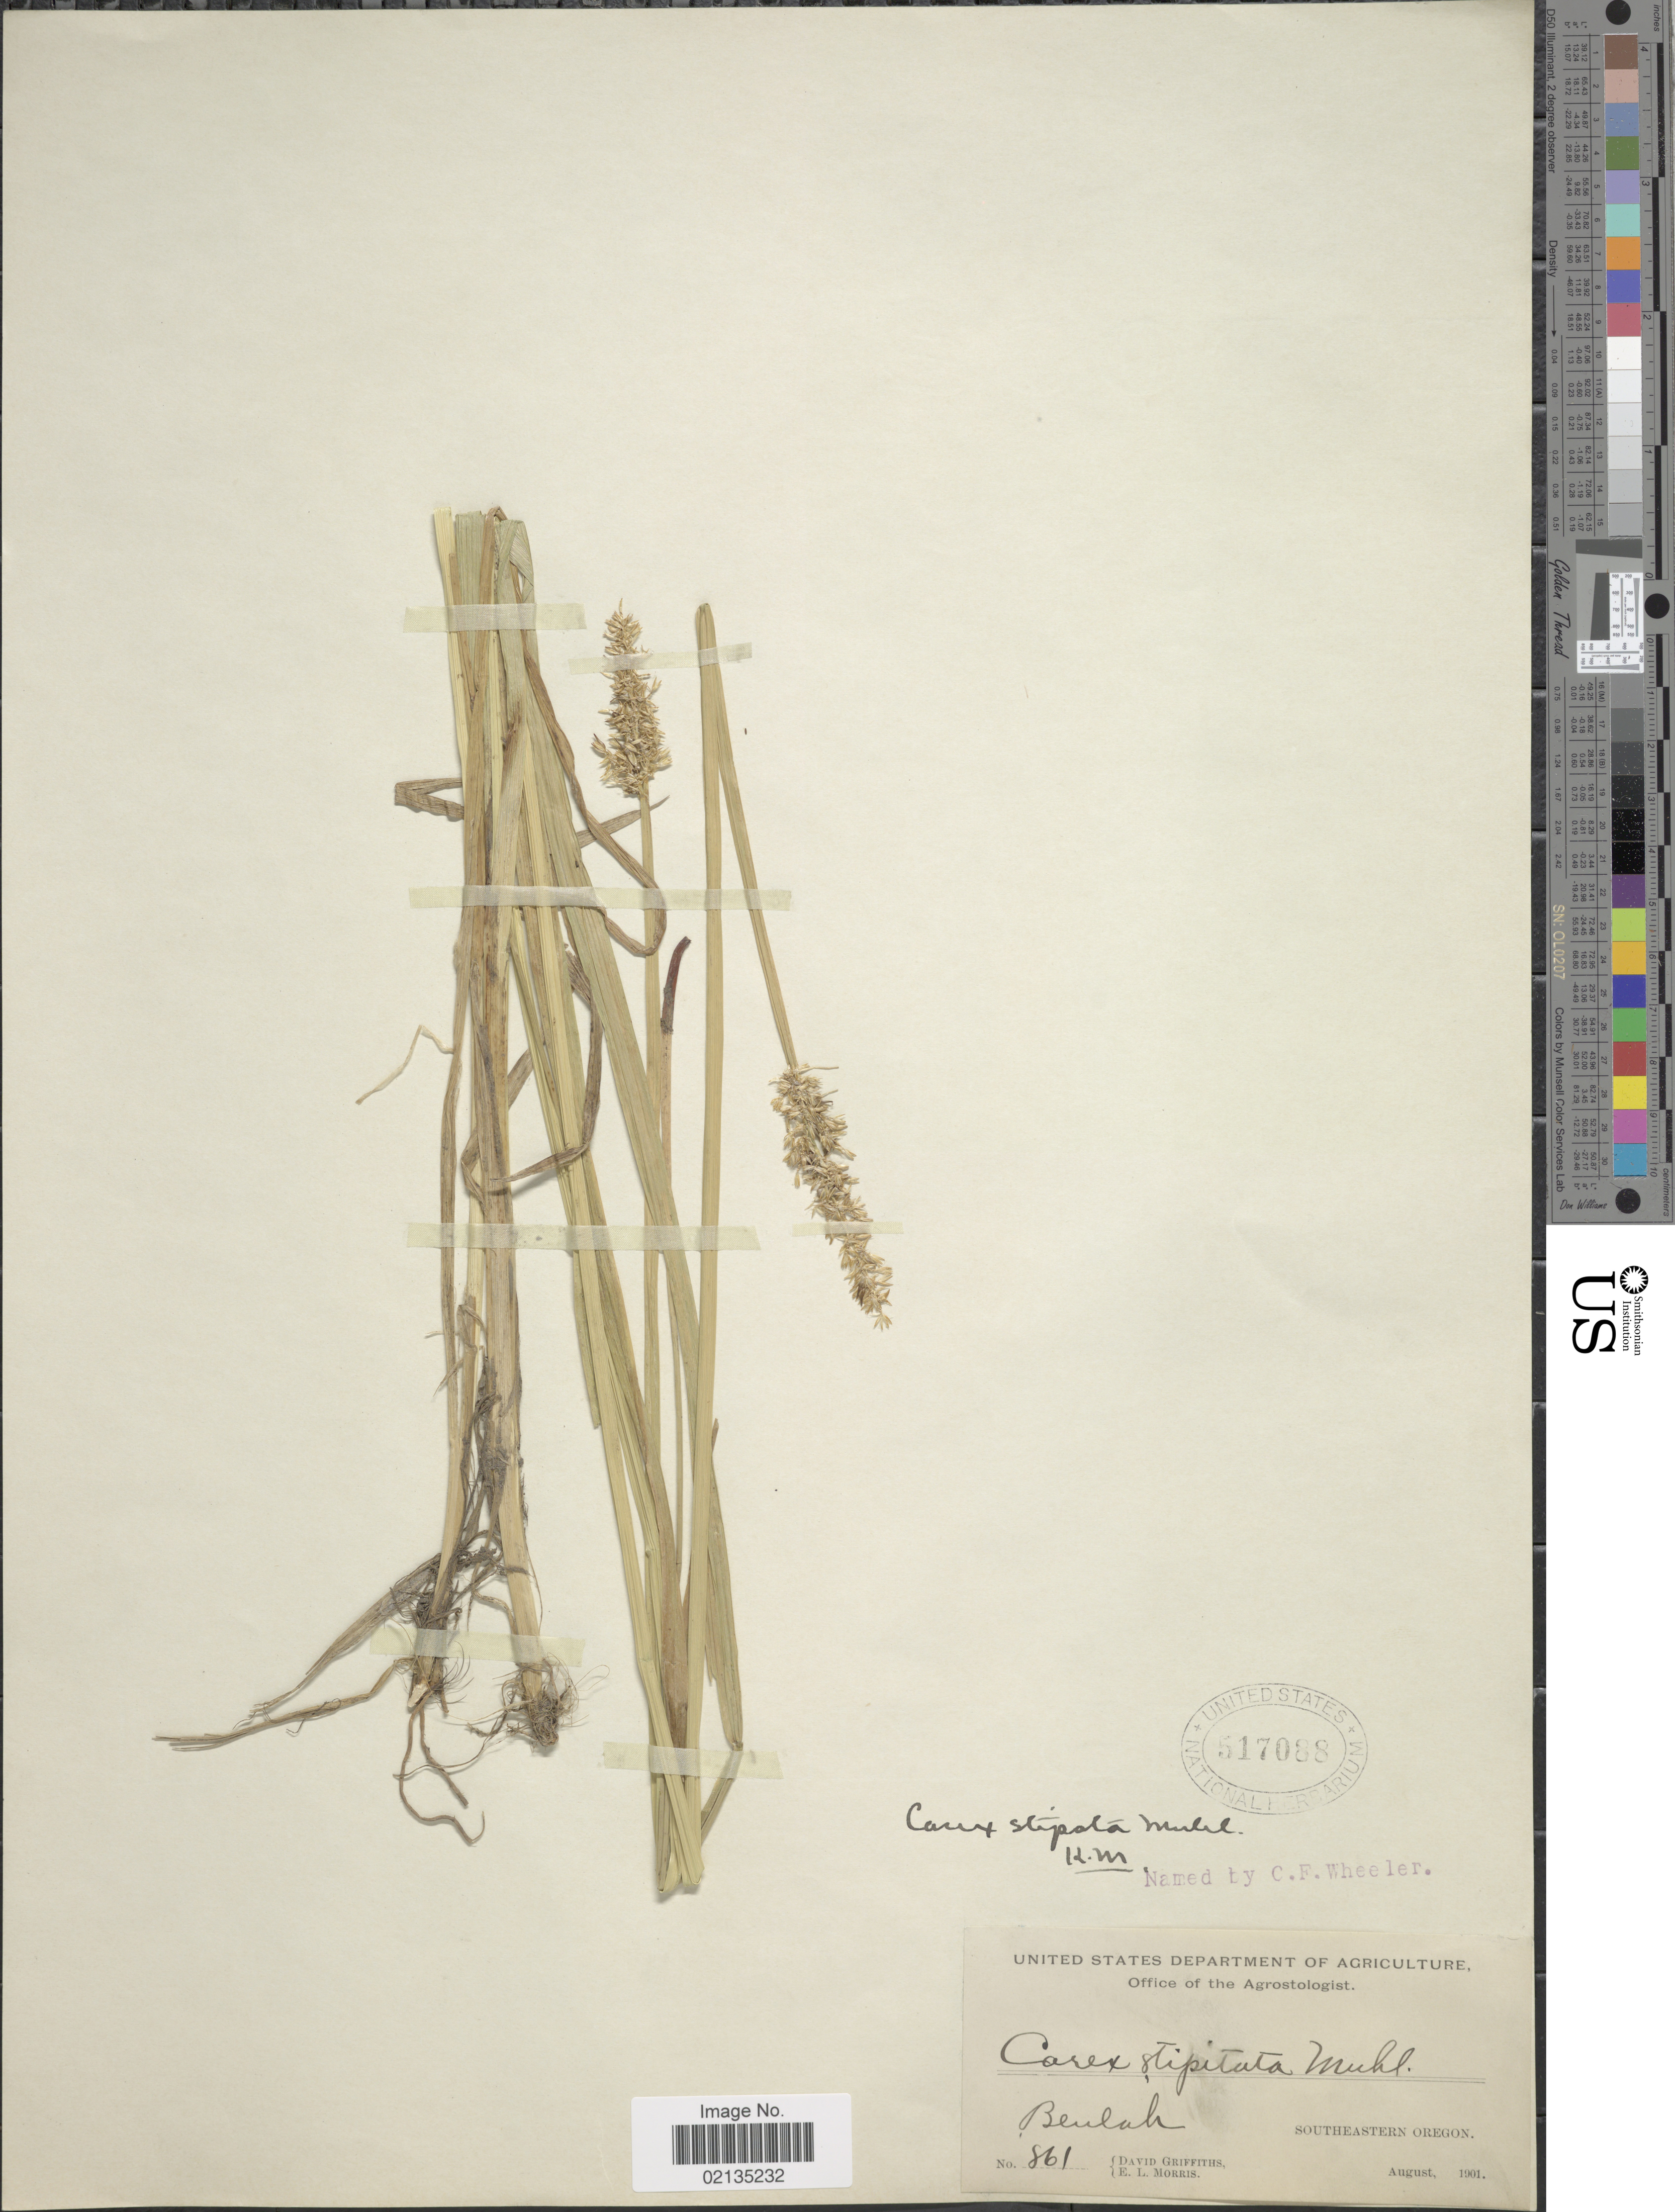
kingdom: Plantae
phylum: Tracheophyta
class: Liliopsida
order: Poales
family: Cyperaceae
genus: Carex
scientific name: Carex stipata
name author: Muhl. ex Willd.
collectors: D. Griffiths & E. Morris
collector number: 861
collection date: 1901-08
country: United States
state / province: Oregon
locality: Beulah, Southeastern Oregon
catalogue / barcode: US 517088